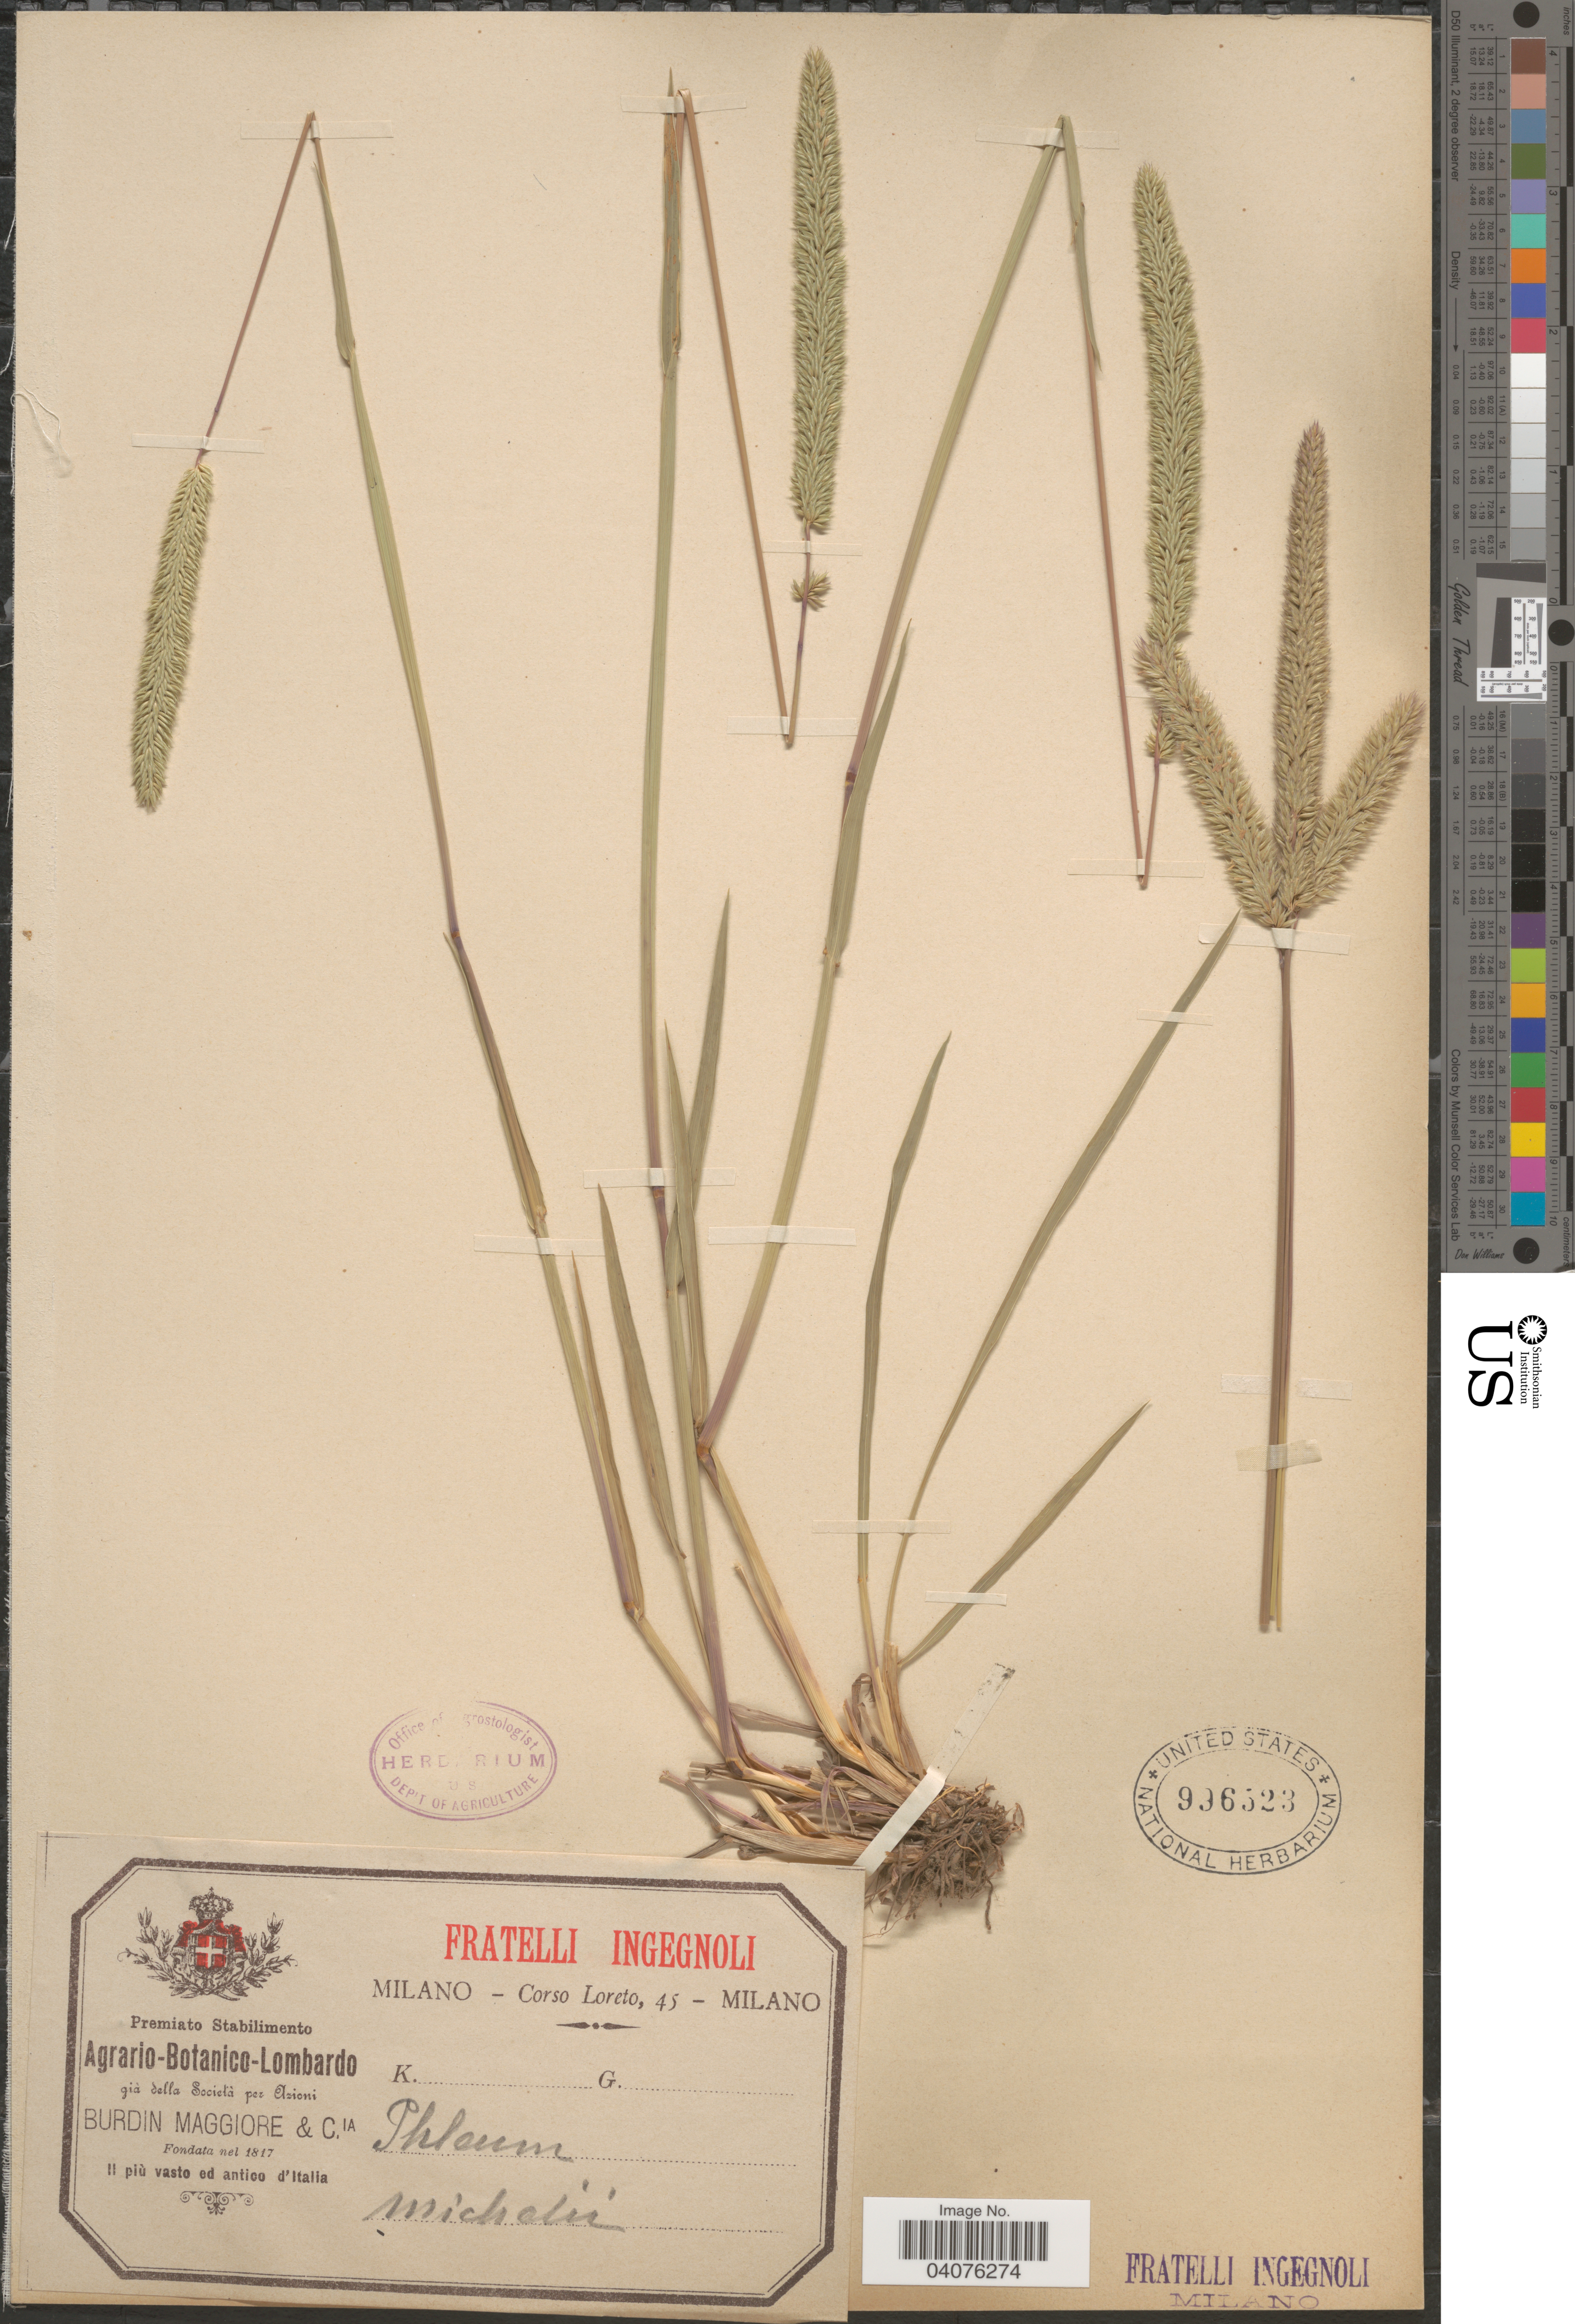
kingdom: Plantae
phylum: Tracheophyta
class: Liliopsida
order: Poales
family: Poaceae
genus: Phleum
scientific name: Phleum michelii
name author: All.